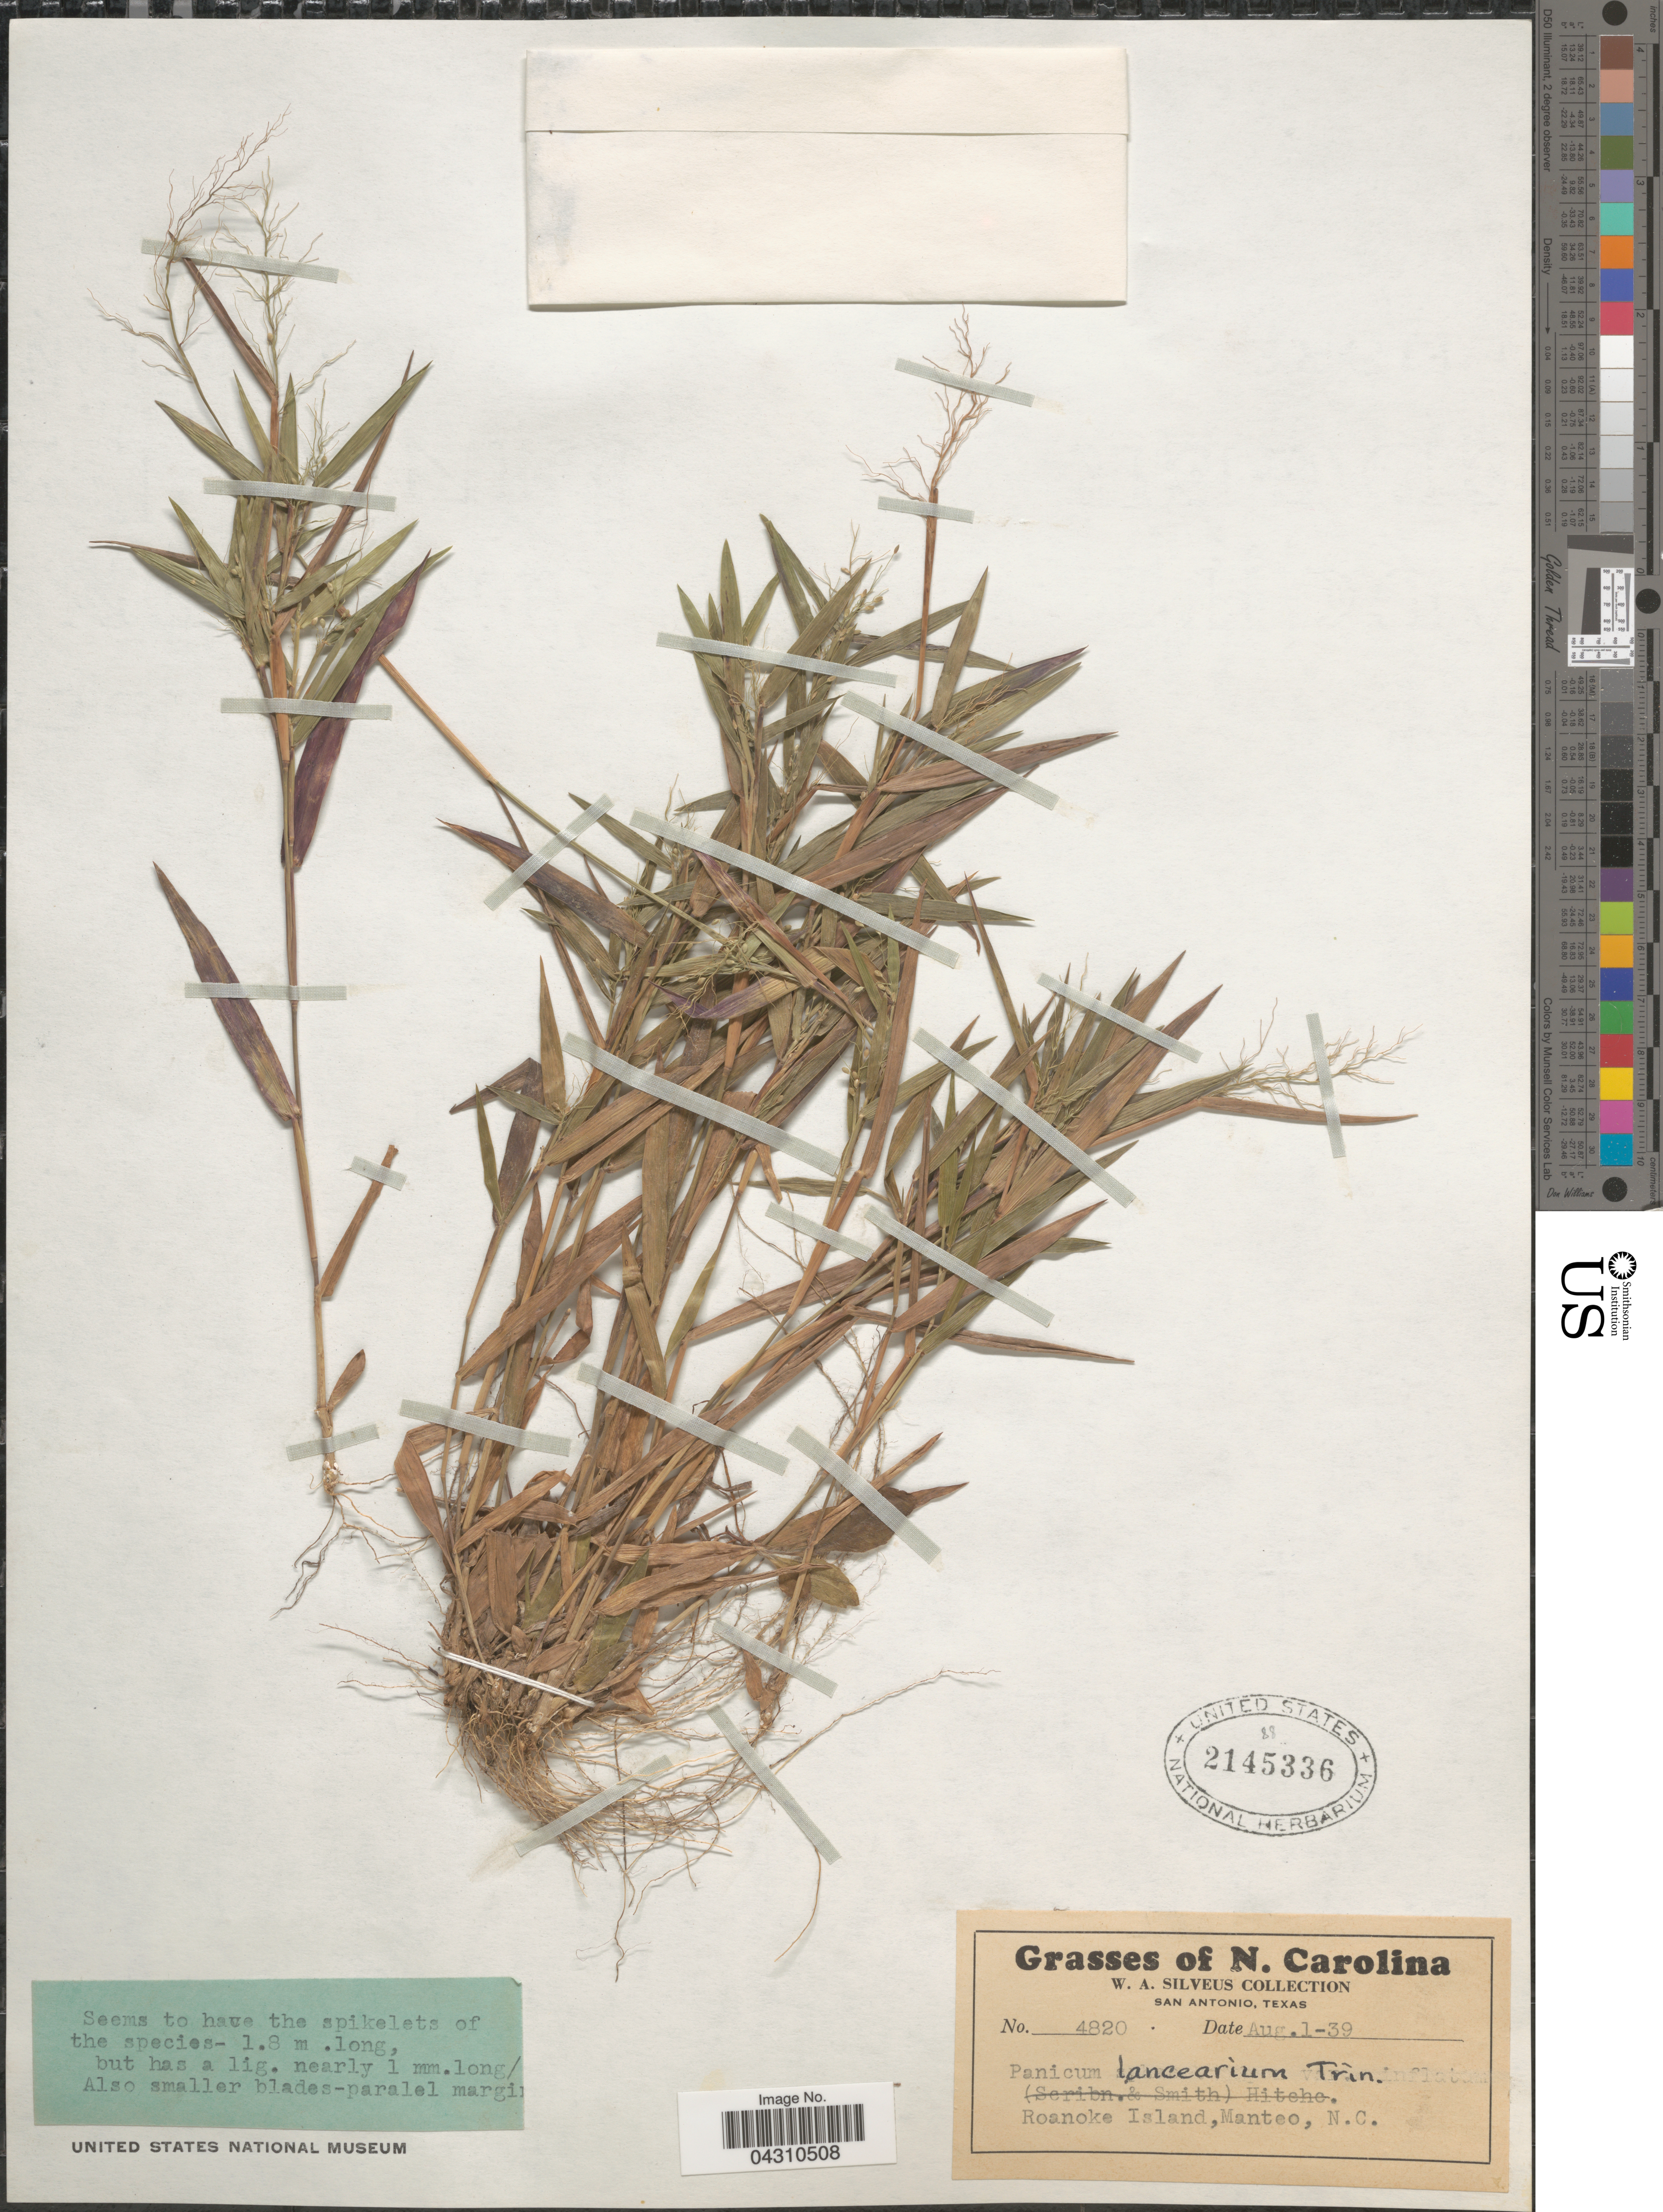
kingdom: Plantae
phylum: Tracheophyta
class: Liliopsida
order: Poales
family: Poaceae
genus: Dichanthelium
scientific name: Dichanthelium portoricense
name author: (Desv. ex Ham.) B.F. Hansen & Wunderlin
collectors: W. Silveus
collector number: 4820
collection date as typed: Transcribed d/m/y: 1/8/39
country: United States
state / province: North Carolina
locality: Roanoke Island, Manteo.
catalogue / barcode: US 2145336